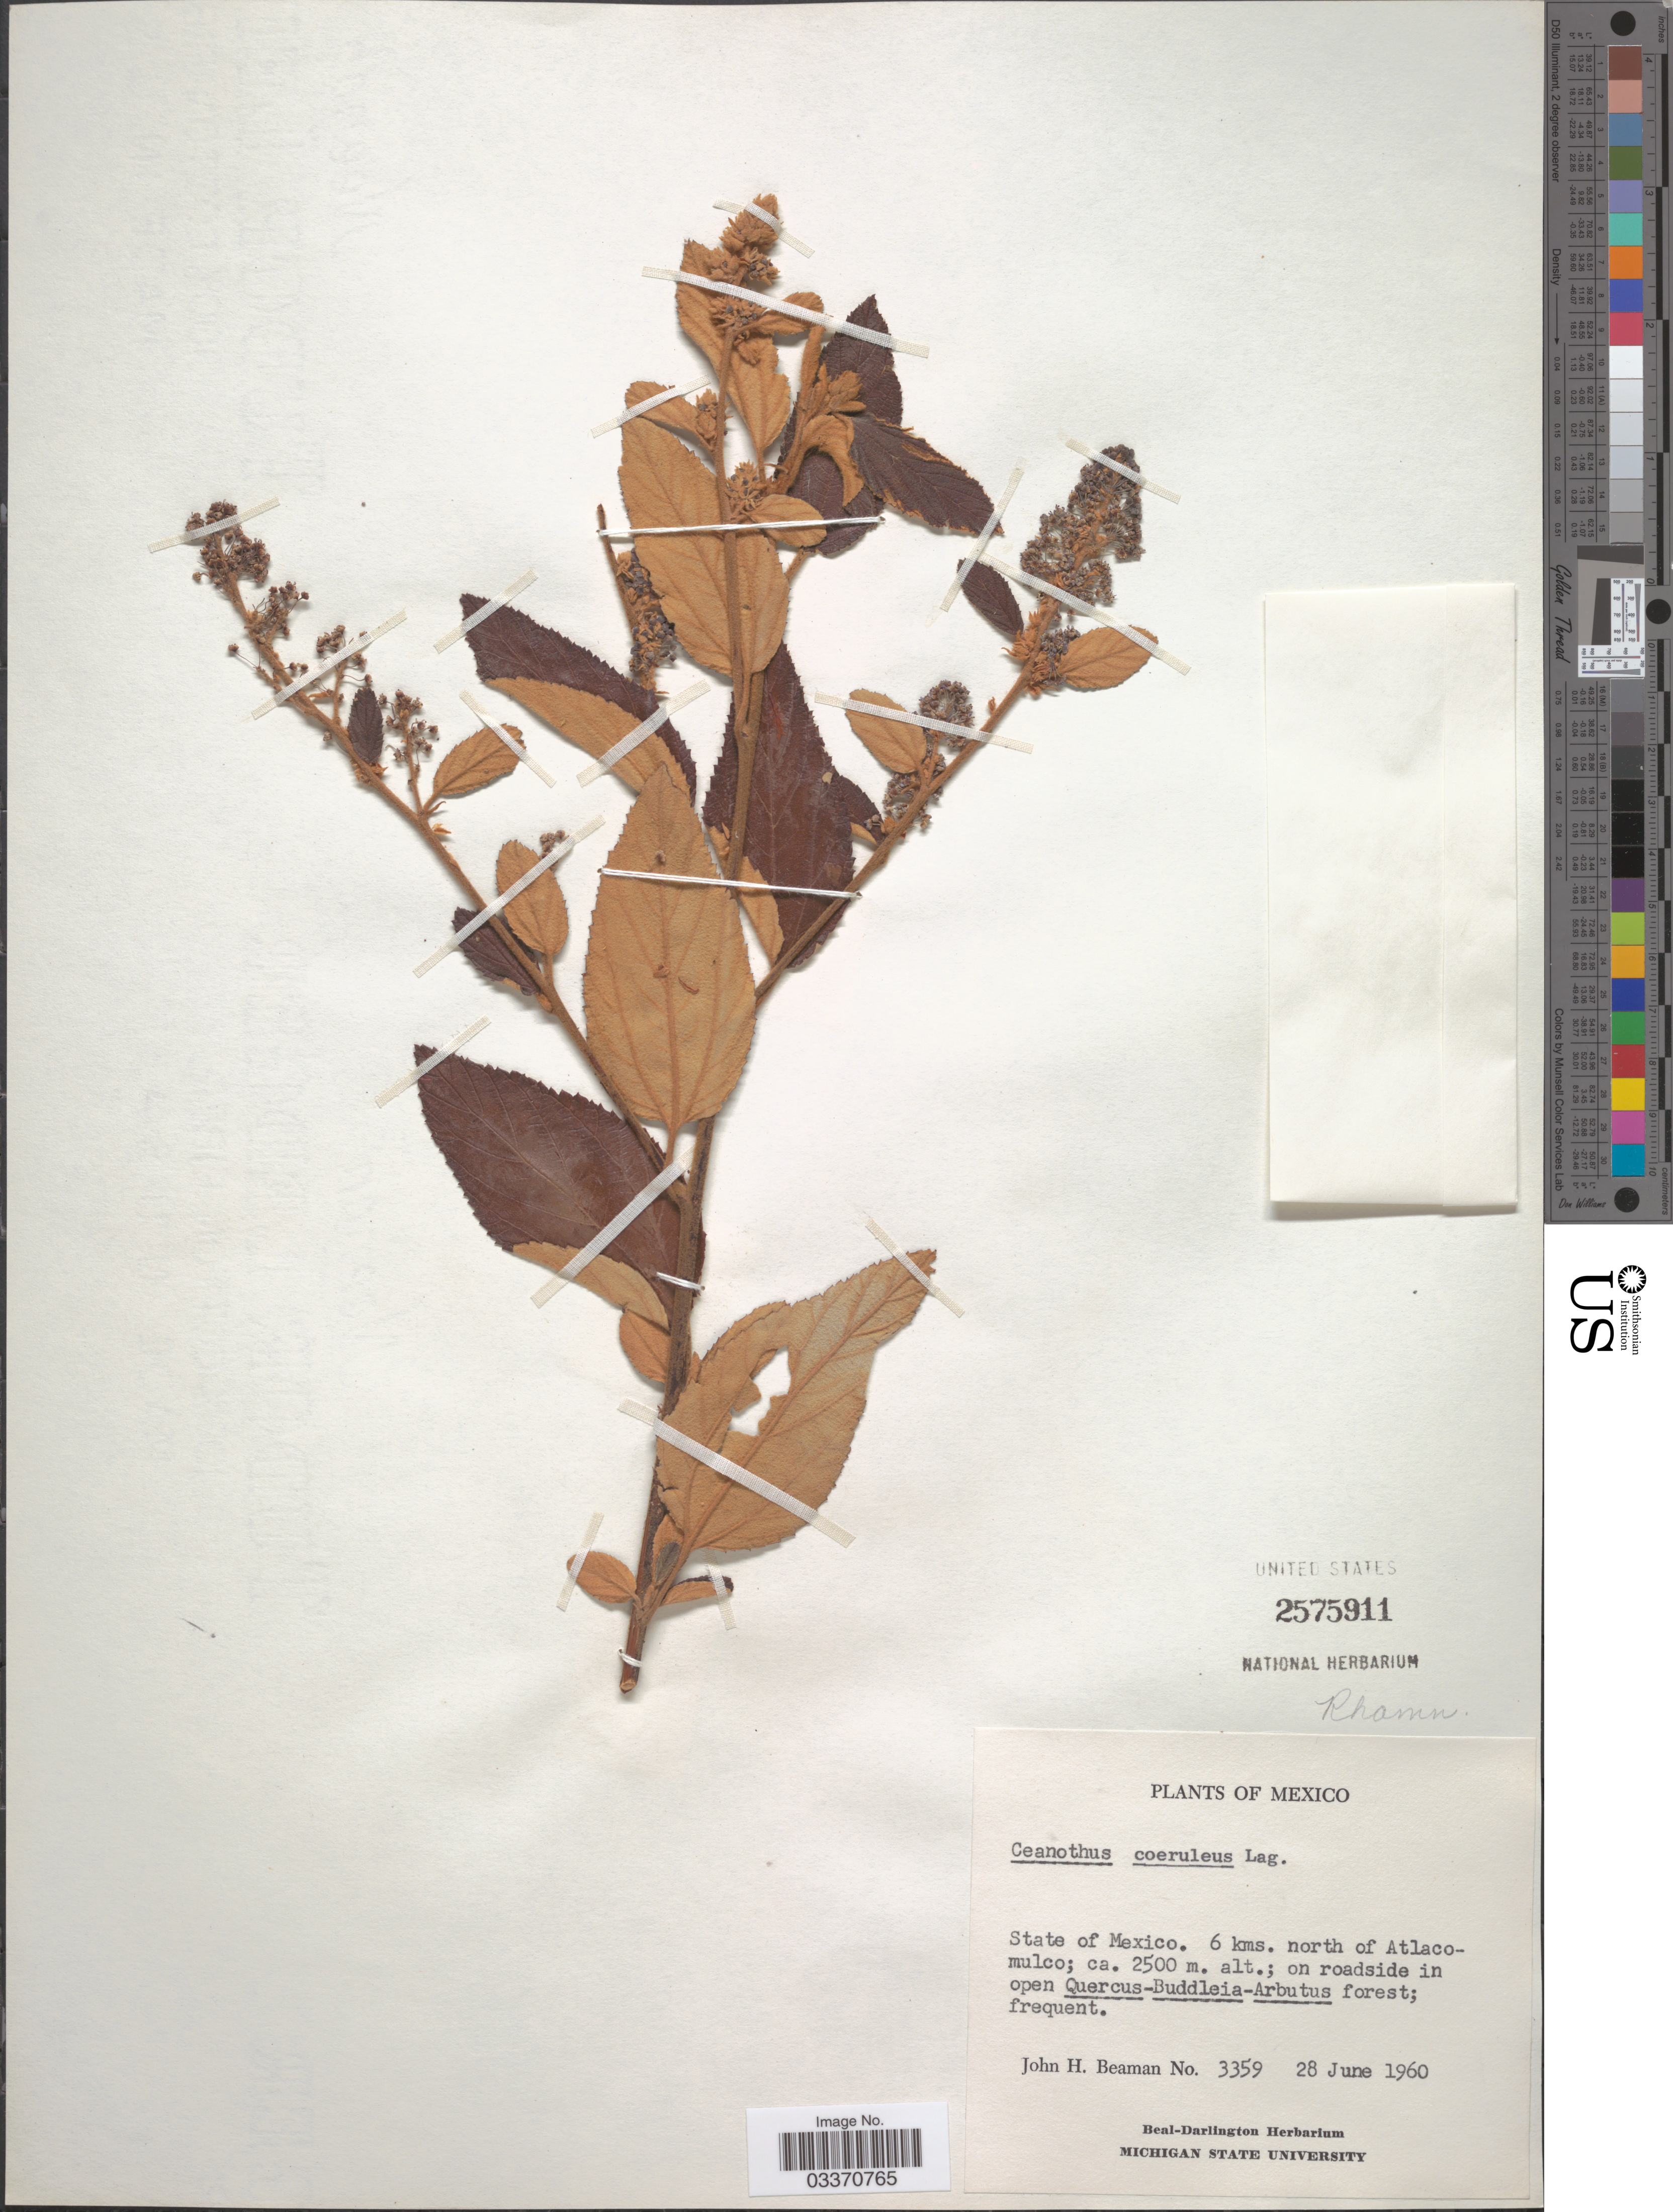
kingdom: Plantae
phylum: Tracheophyta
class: Magnoliopsida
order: Rosales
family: Rhamnaceae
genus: Ceanothus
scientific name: Ceanothus caeruleus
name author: Lag.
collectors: J. H. Beaman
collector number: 3359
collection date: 1960-06-28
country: Mexico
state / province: México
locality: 6 kms. north of Atlacomulco.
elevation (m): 2500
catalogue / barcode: US 2575911